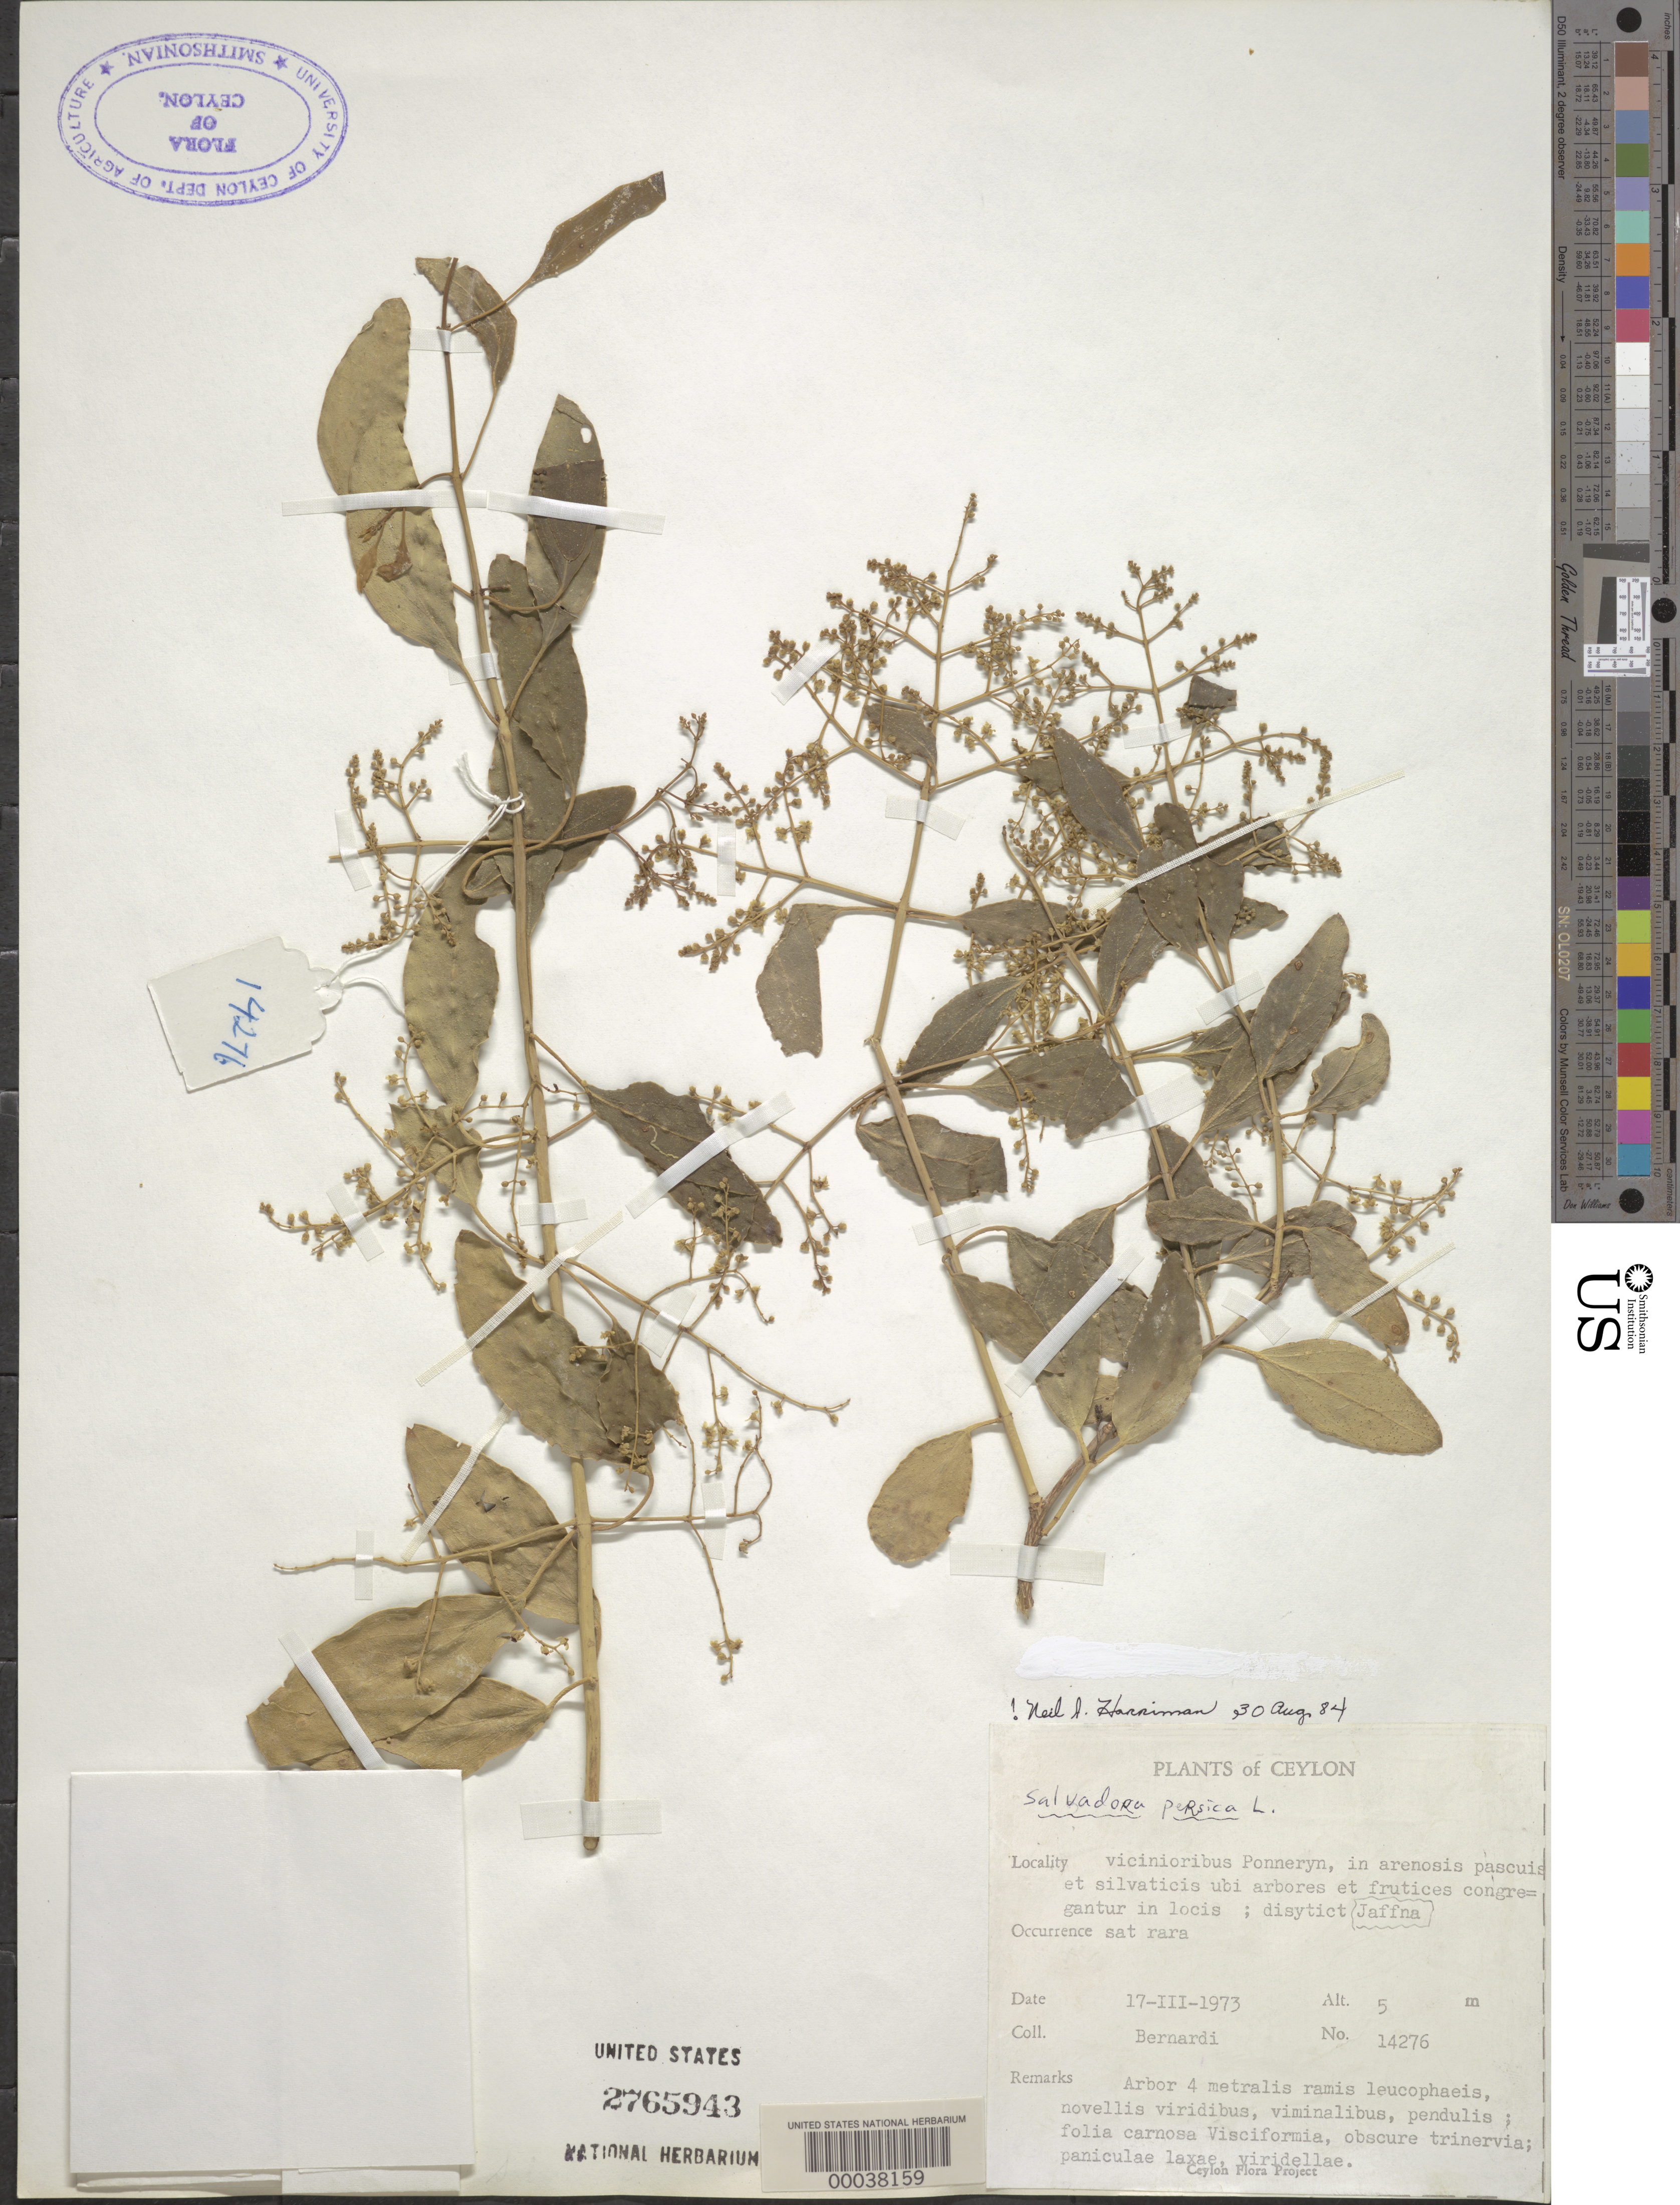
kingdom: Plantae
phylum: Tracheophyta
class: Magnoliopsida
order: Brassicales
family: Salvadoraceae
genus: Salvadora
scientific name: Salvadora persica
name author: L.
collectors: Bernardi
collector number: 14276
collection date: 1973-03-17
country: Sri Lanka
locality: Ceylon. disytict Jaffna.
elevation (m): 5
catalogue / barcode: US 2765943